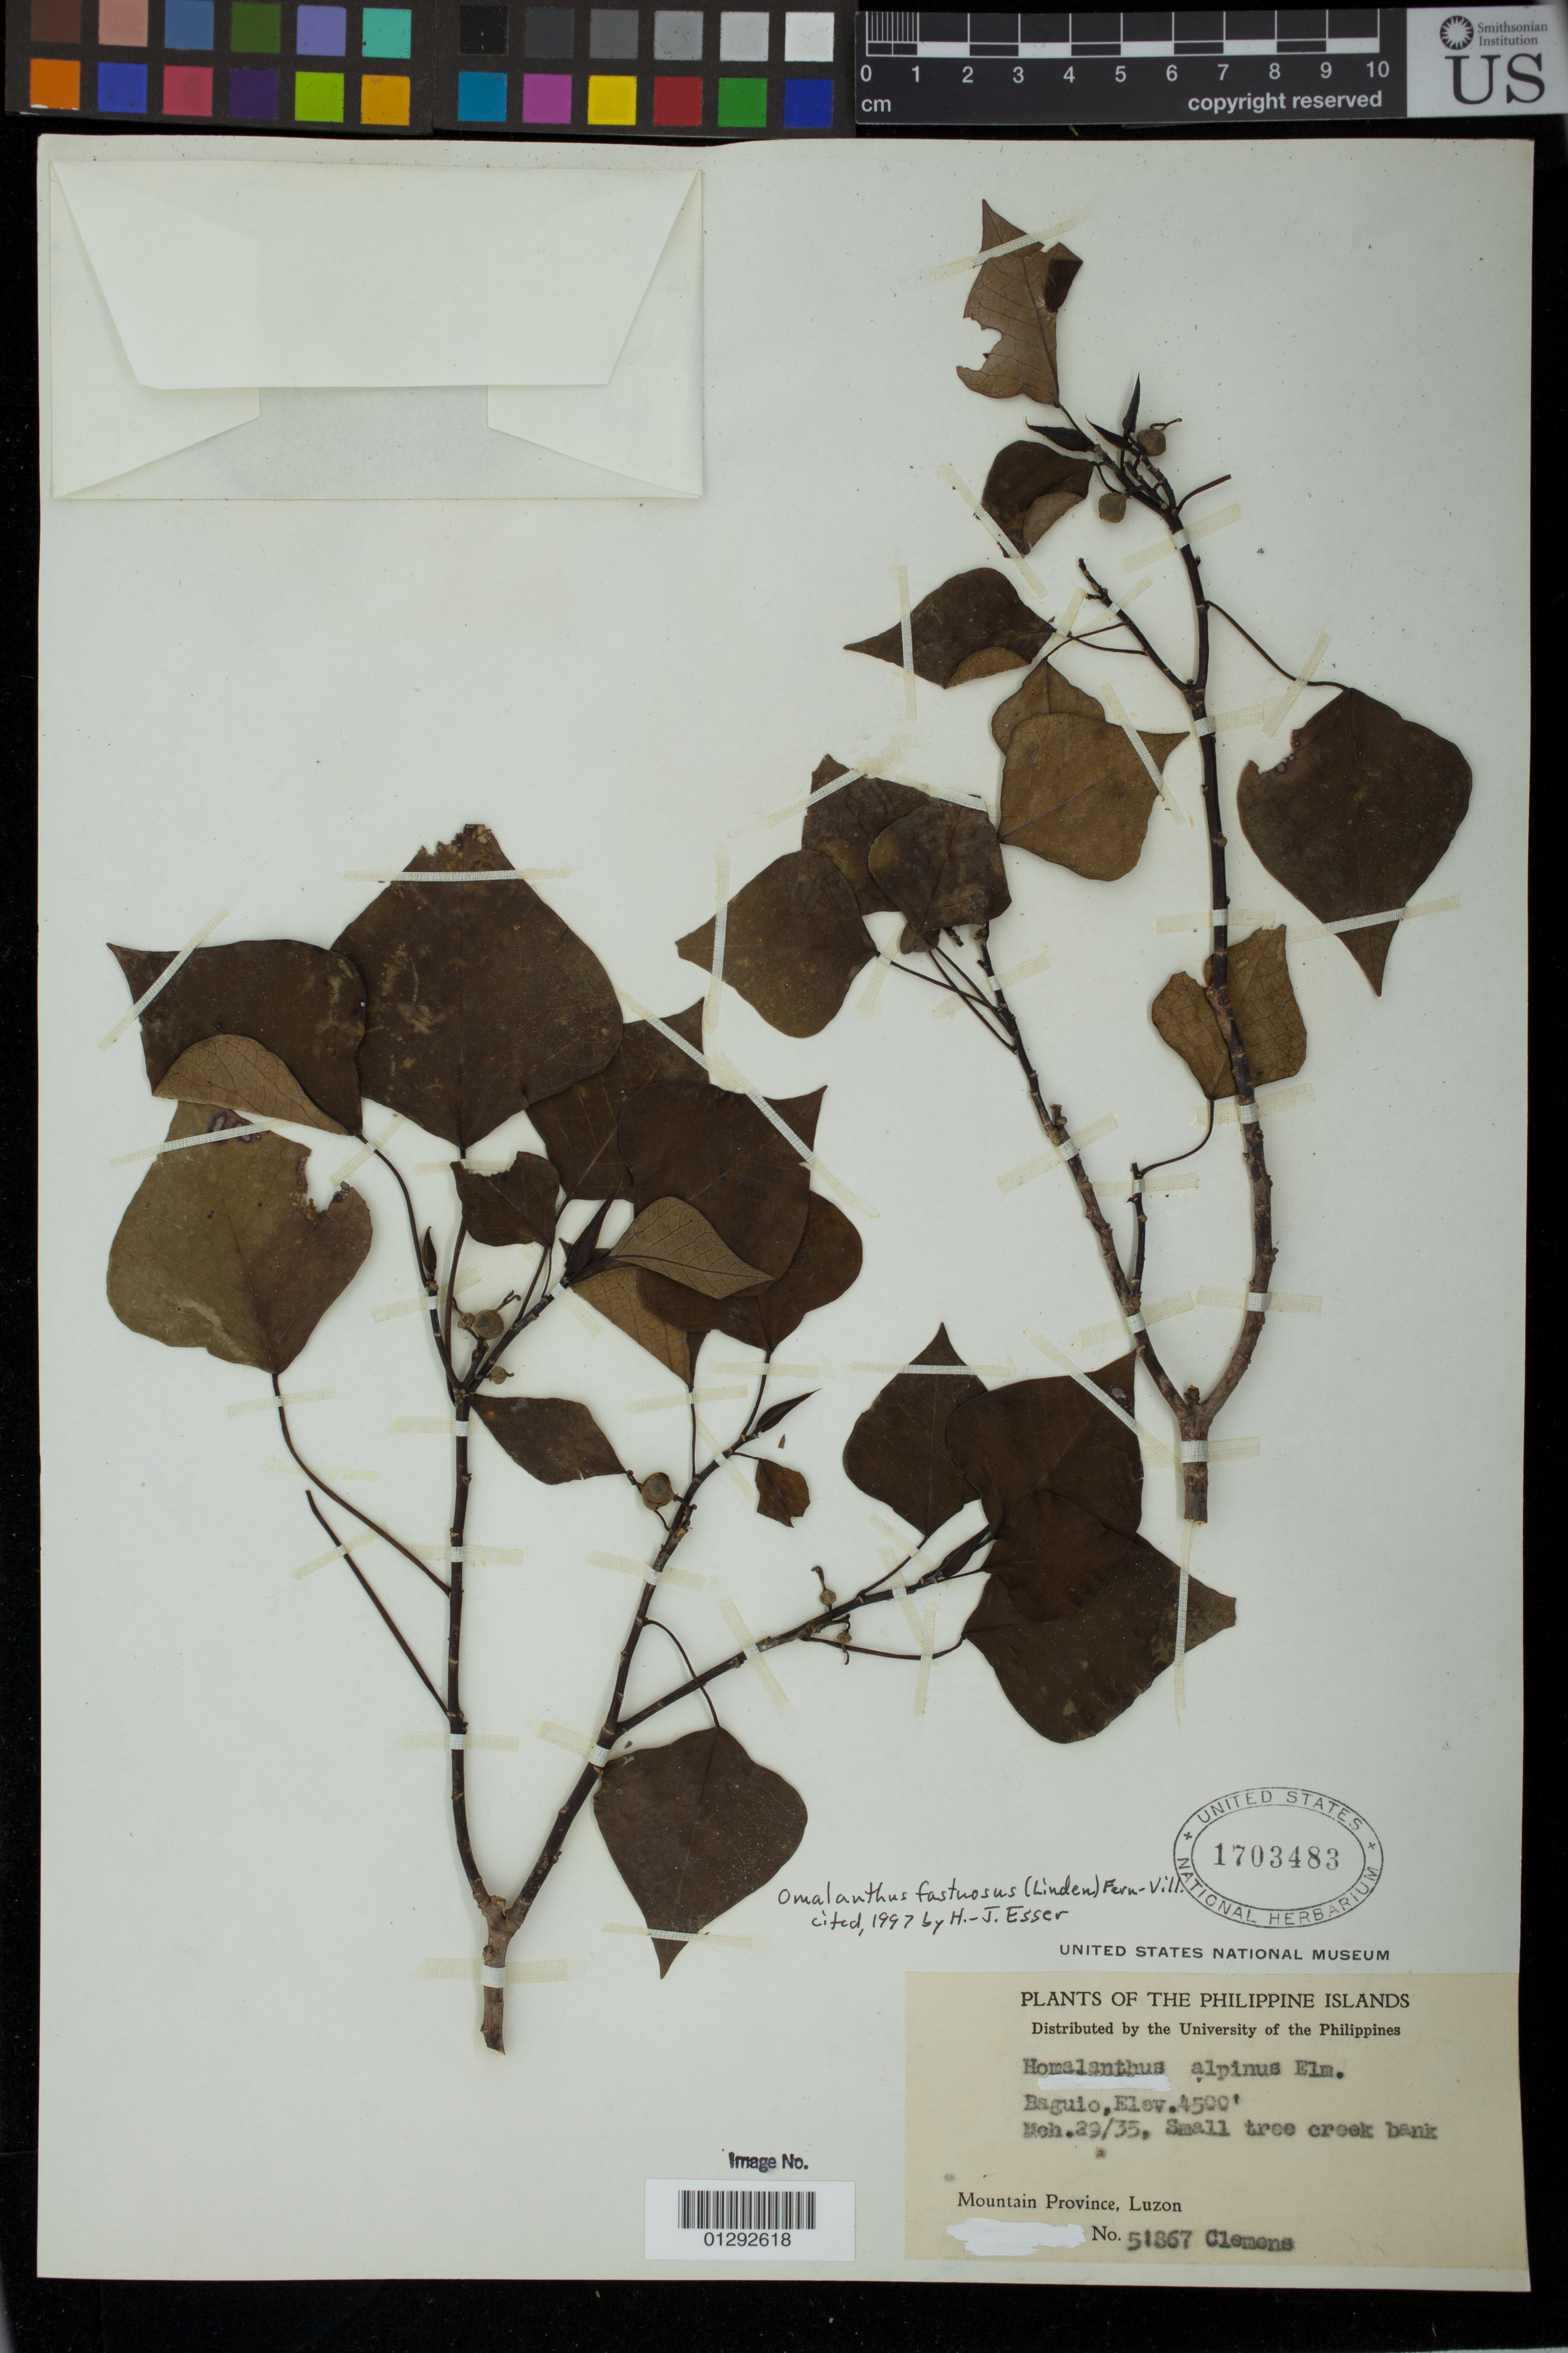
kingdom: Plantae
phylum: Tracheophyta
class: Magnoliopsida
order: Malpighiales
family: Euphorbiaceae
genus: Omalanthus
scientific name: Omalanthus fastuosus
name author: Fern.-Vill.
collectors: -. Clemens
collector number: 51867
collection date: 1935-03-29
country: Philippines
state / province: Calabarzon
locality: Luzon. Baguio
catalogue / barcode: US 1703483